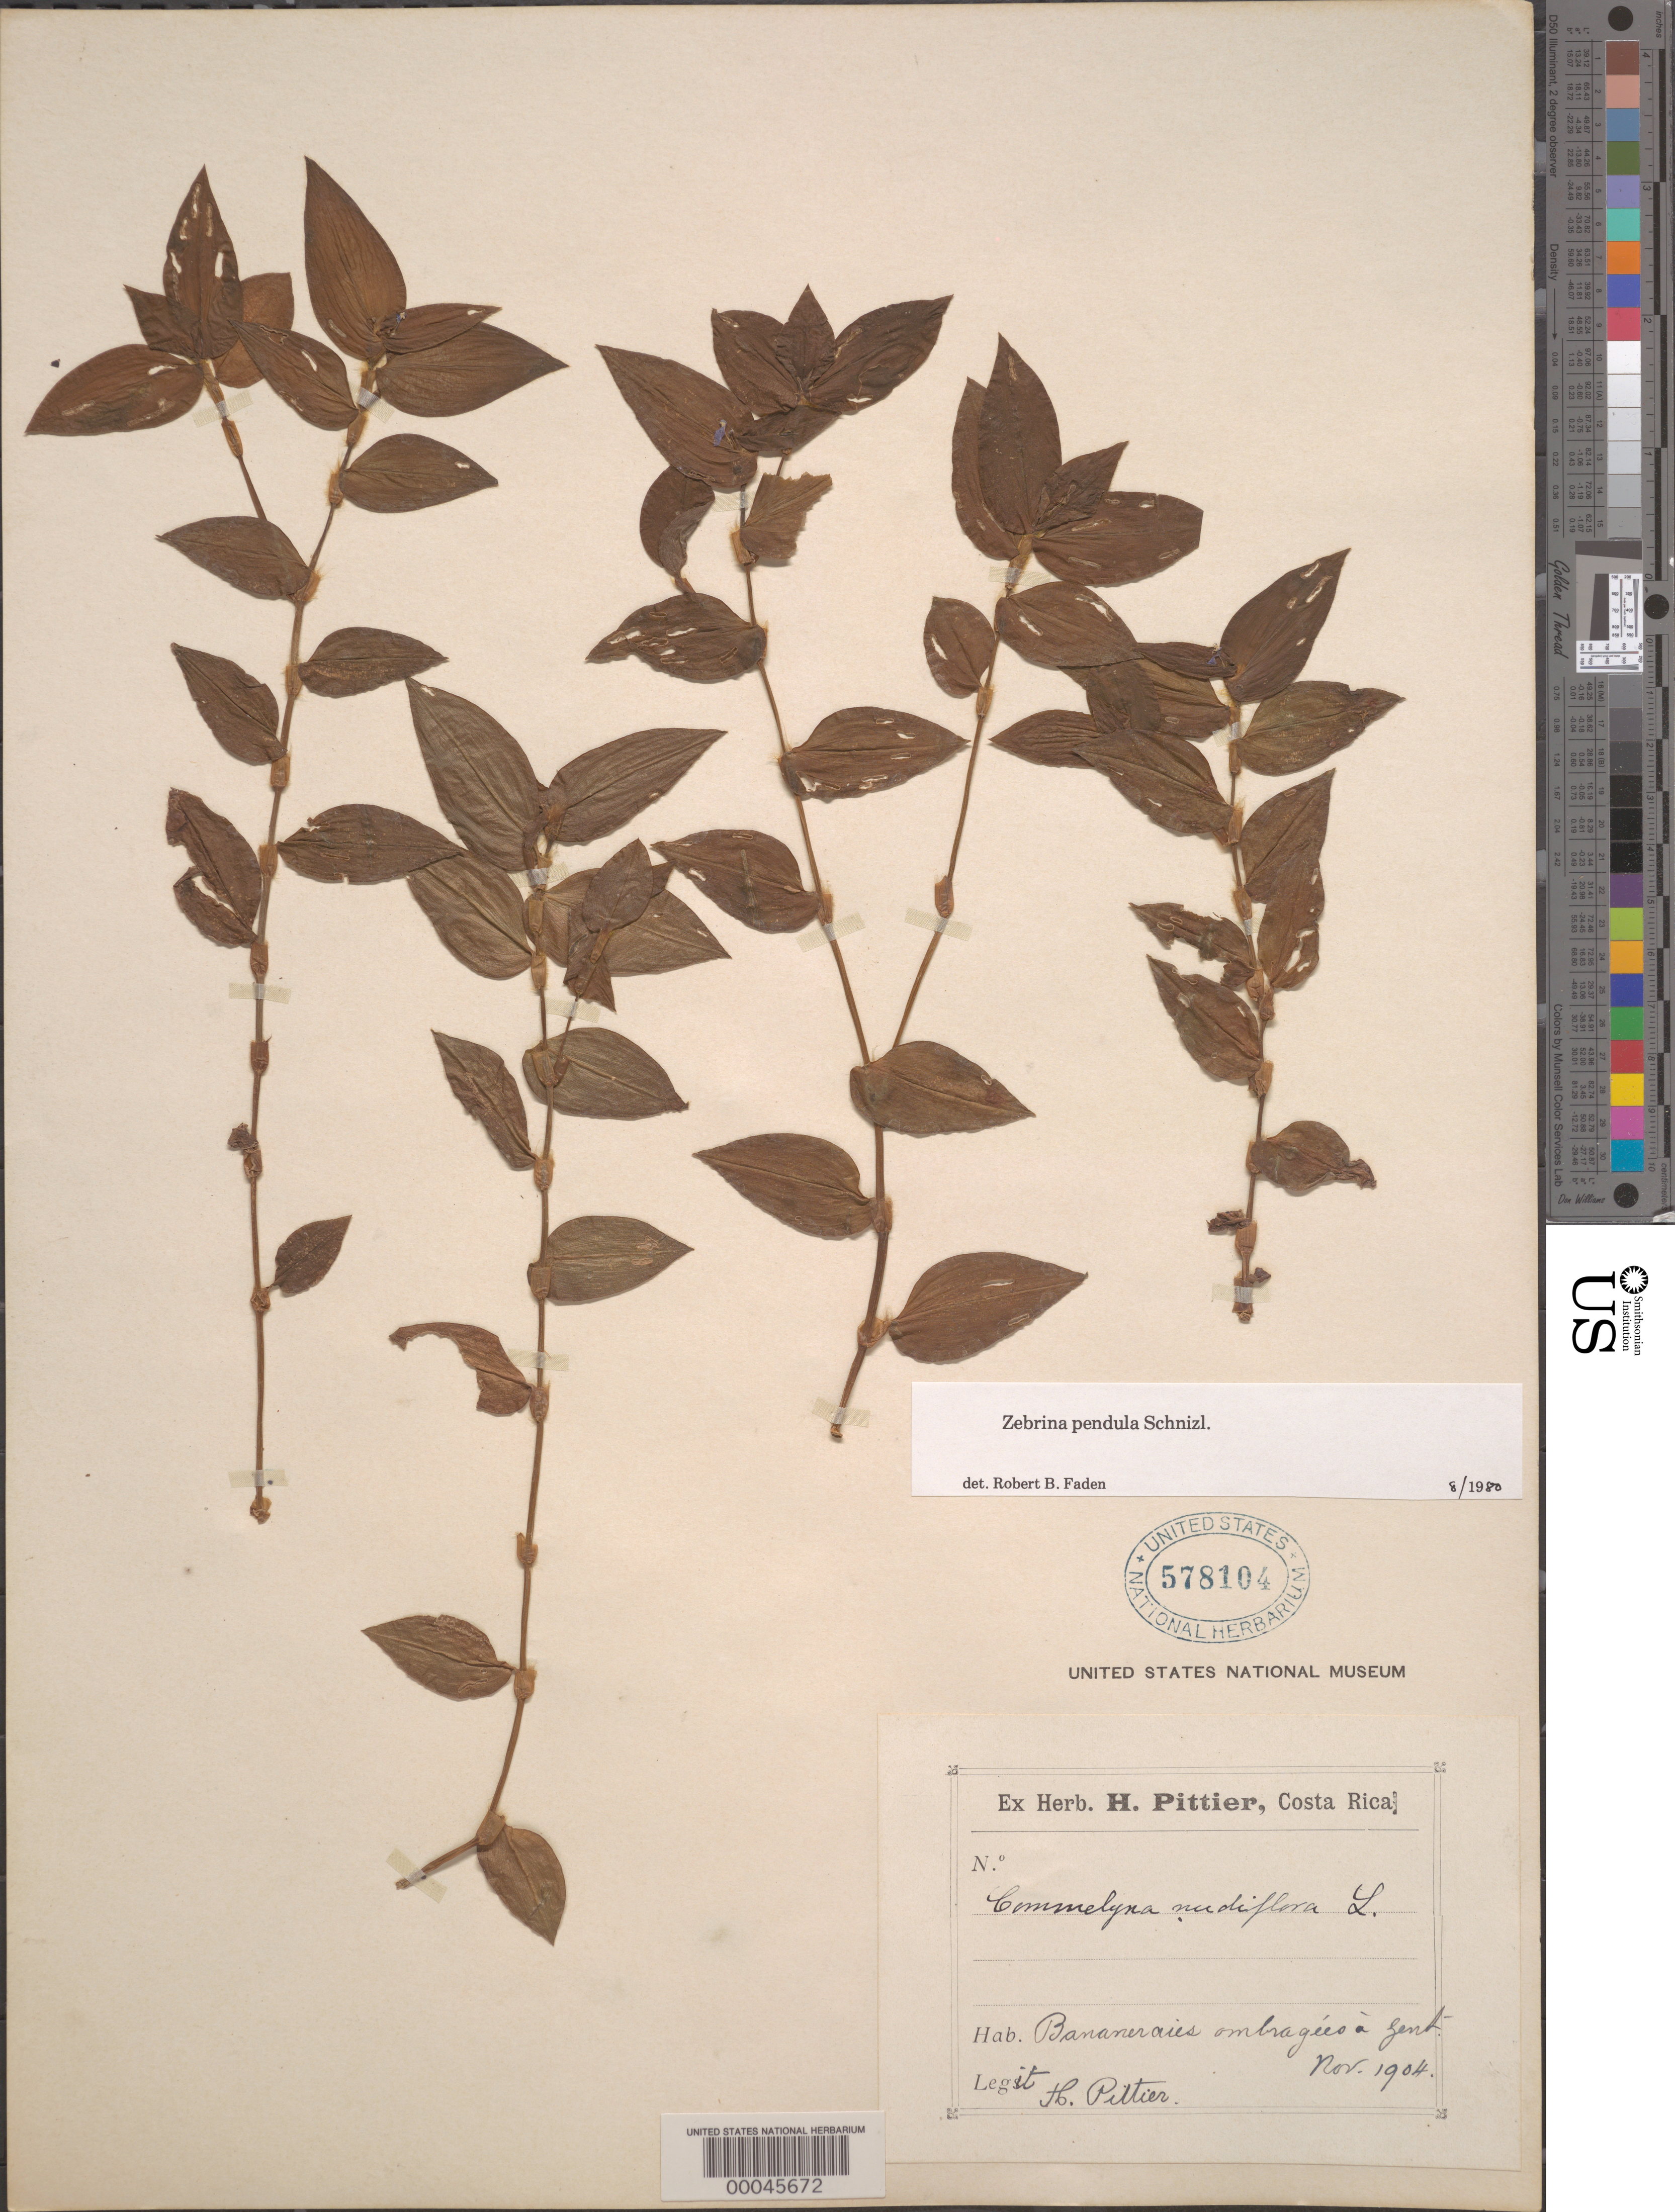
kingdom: Plantae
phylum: Tracheophyta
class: Liliopsida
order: Commelinales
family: Commelinaceae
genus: Tradescantia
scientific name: Tradescantia zebrina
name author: Bosse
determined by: Faden, Robert B., (US), Smithsonian Institution - National Museum of Natural History (UNITED STATES)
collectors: H. F. Pittier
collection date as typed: Nov 1904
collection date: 1904-11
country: Costa Rica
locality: Bananeraies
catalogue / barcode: US 578104